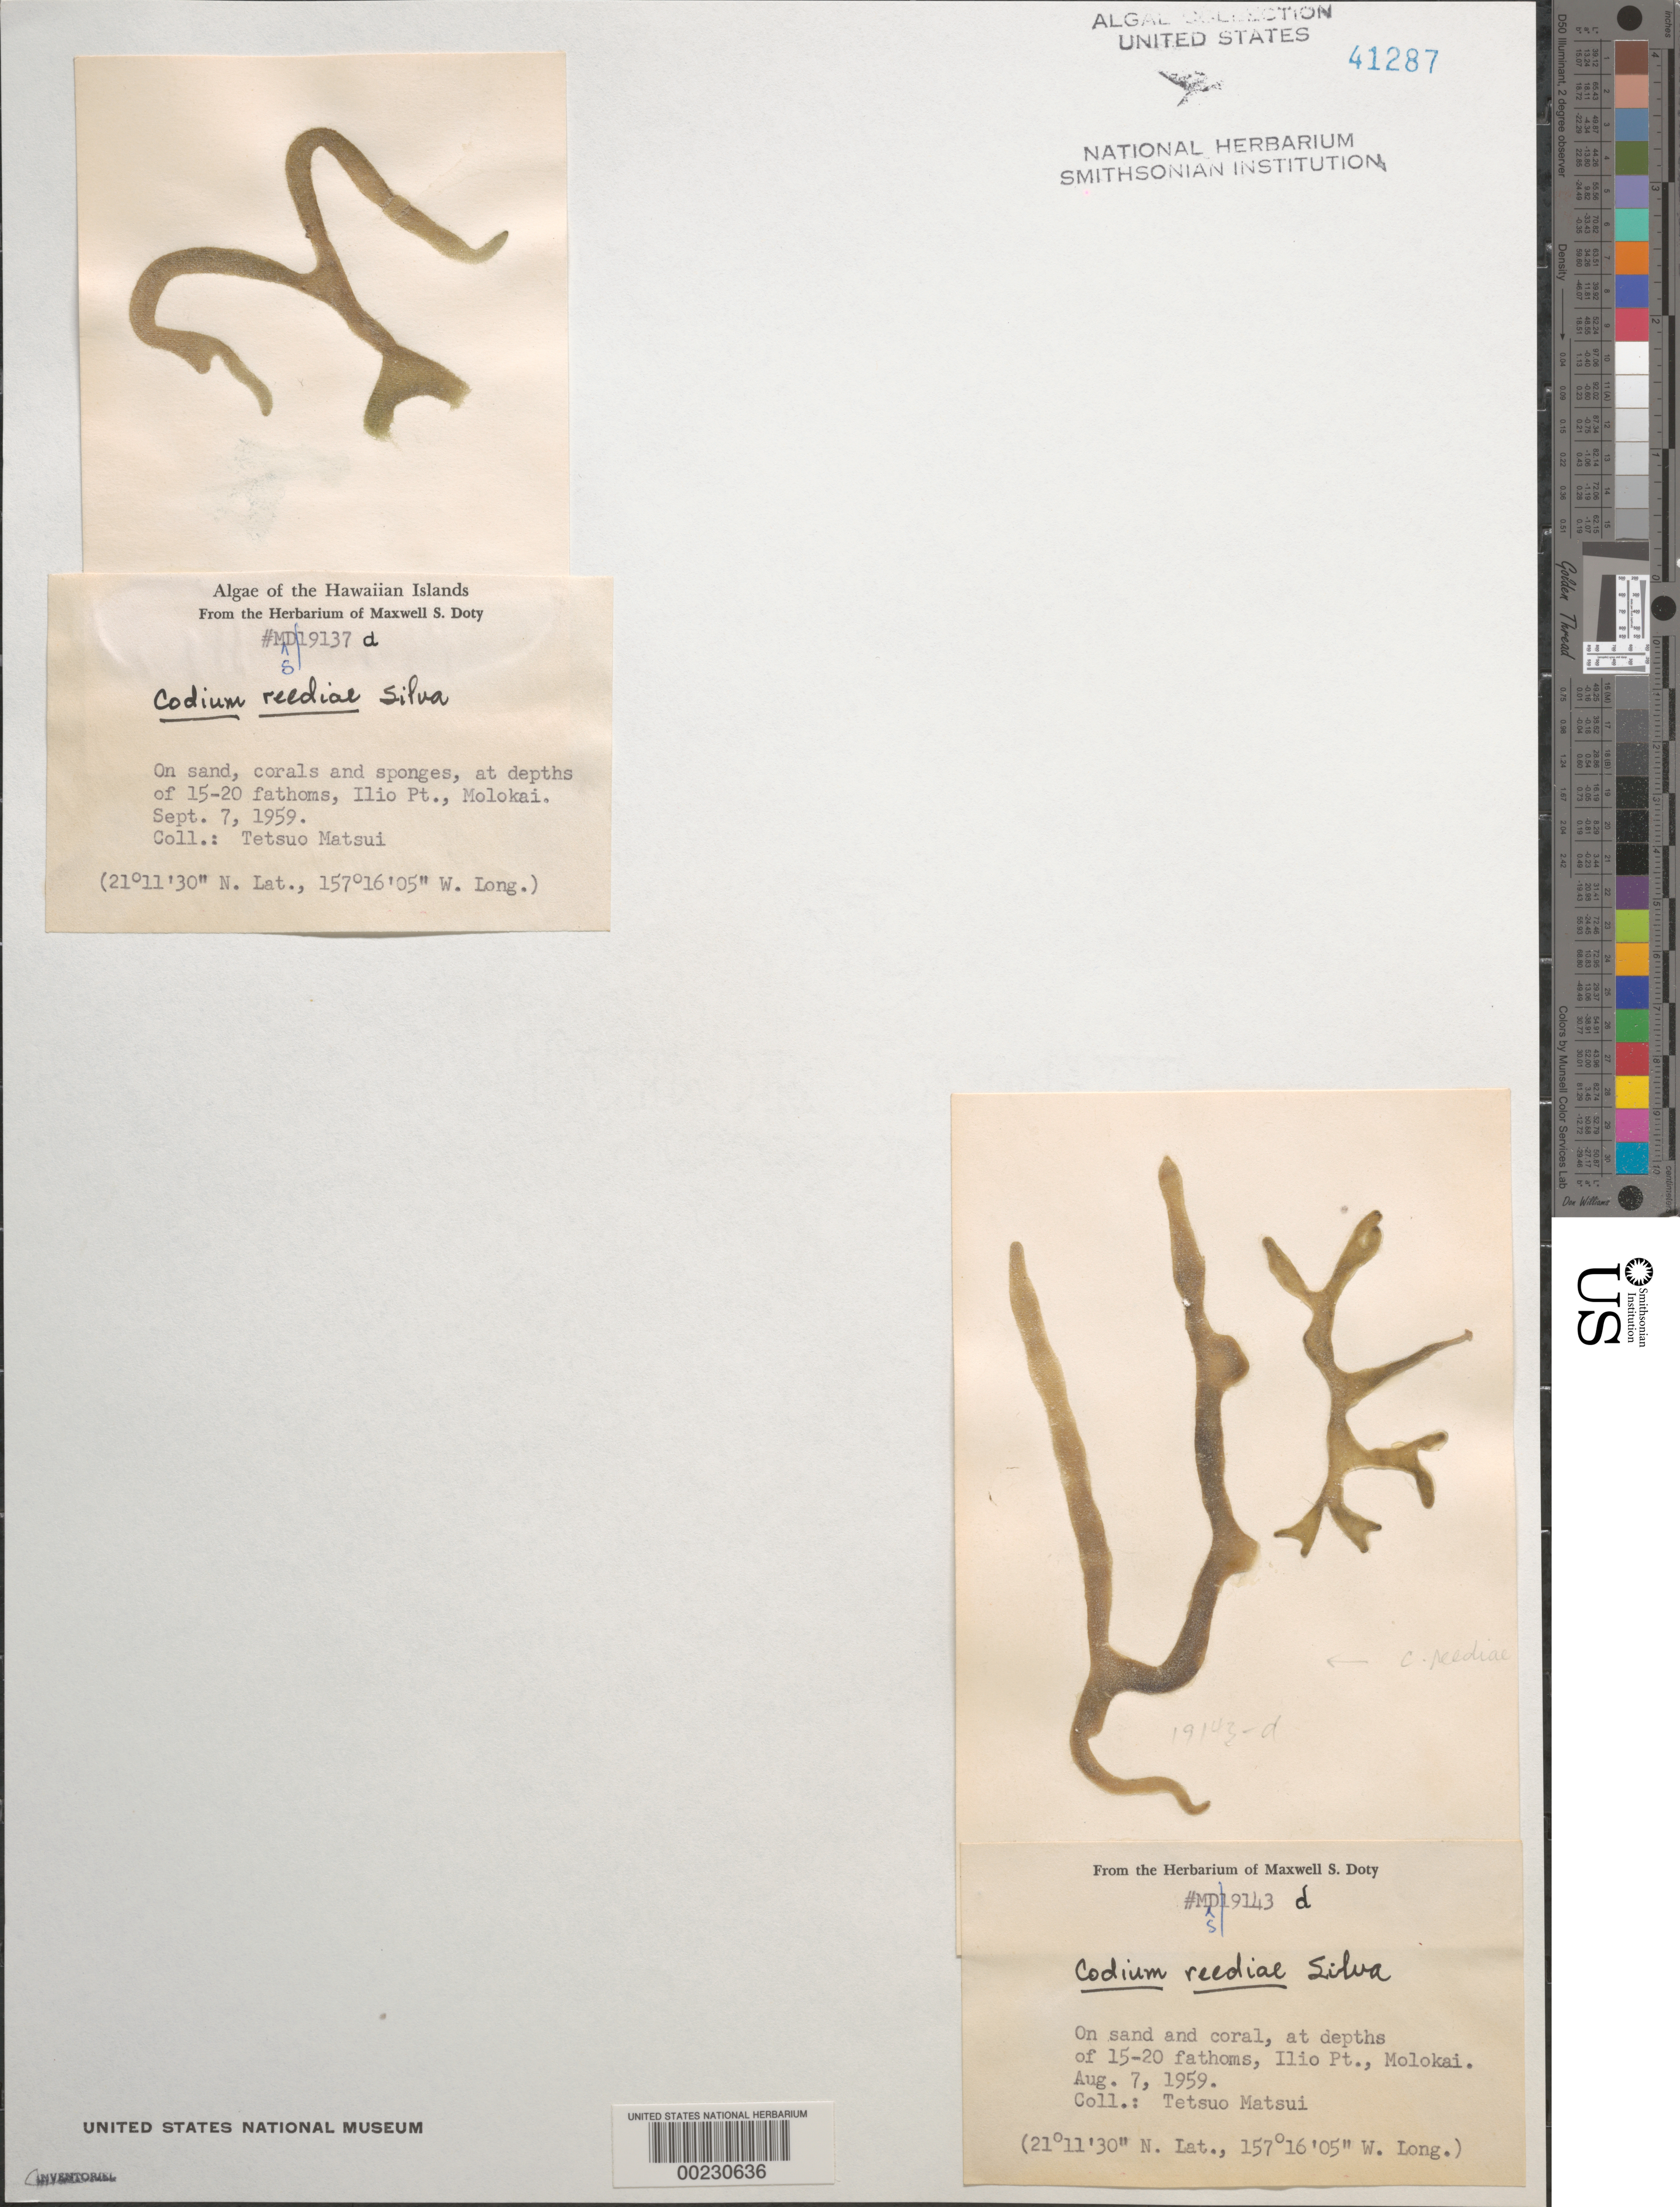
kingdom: Plantae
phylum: Chlorophyta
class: Ulvophyceae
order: Bryopsidales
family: Codiaceae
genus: Codium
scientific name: Codium reediae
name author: P.C. Silva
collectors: T. Matsui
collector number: MSD 19143D & MSD 19137D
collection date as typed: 07 Aug 1959 and 07 Sep 1959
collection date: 1959-08-07,1959-09-07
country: United States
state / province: Hawaii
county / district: Maui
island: Moloka'i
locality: Ilio Point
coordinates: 21 11' 30" N, 157 16' 05" W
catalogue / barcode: US 41287